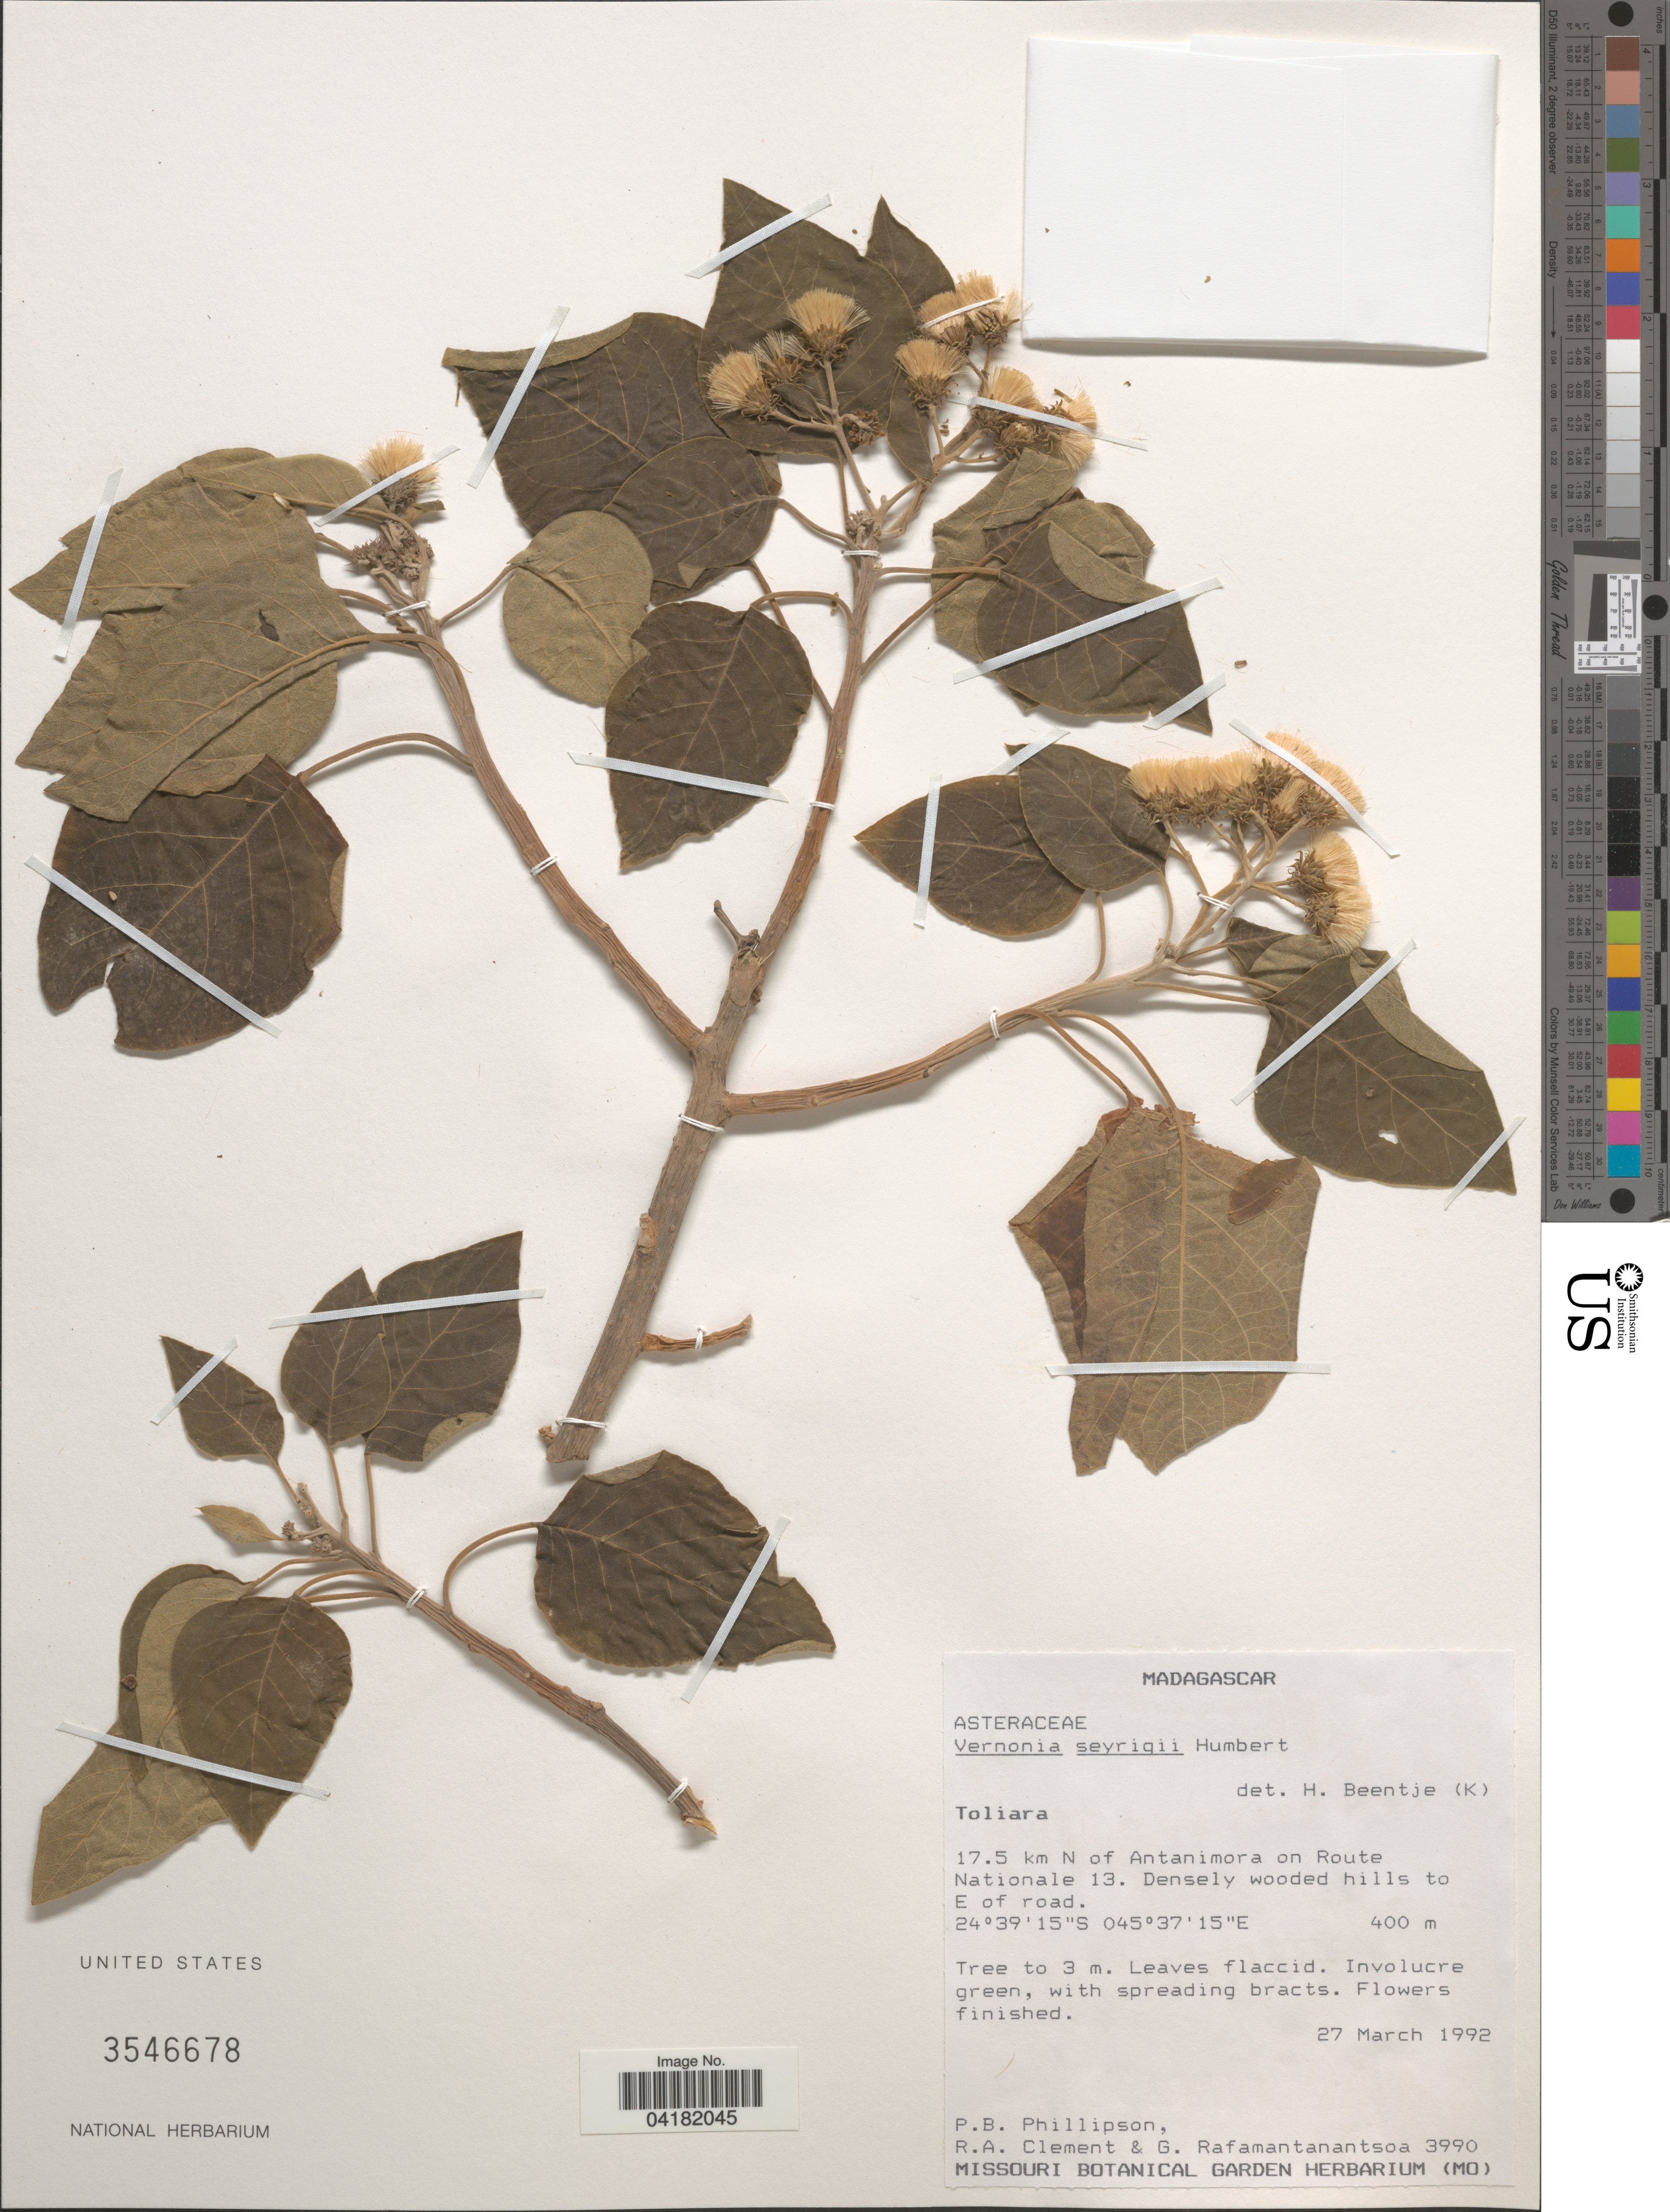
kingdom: Plantae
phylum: Tracheophyta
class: Magnoliopsida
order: Asterales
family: Asteraceae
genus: Vernonia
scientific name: Vernonia seyrigii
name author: Humbert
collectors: P. B. Phillipson, R. A.Clement & G. Rafamantanantsoa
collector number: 3990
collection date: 1992-03-27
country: Madagascar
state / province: Androy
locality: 17.5 km N of Antanimora on Route Nationale 13. Hills to E of road.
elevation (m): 400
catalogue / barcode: US 3546678